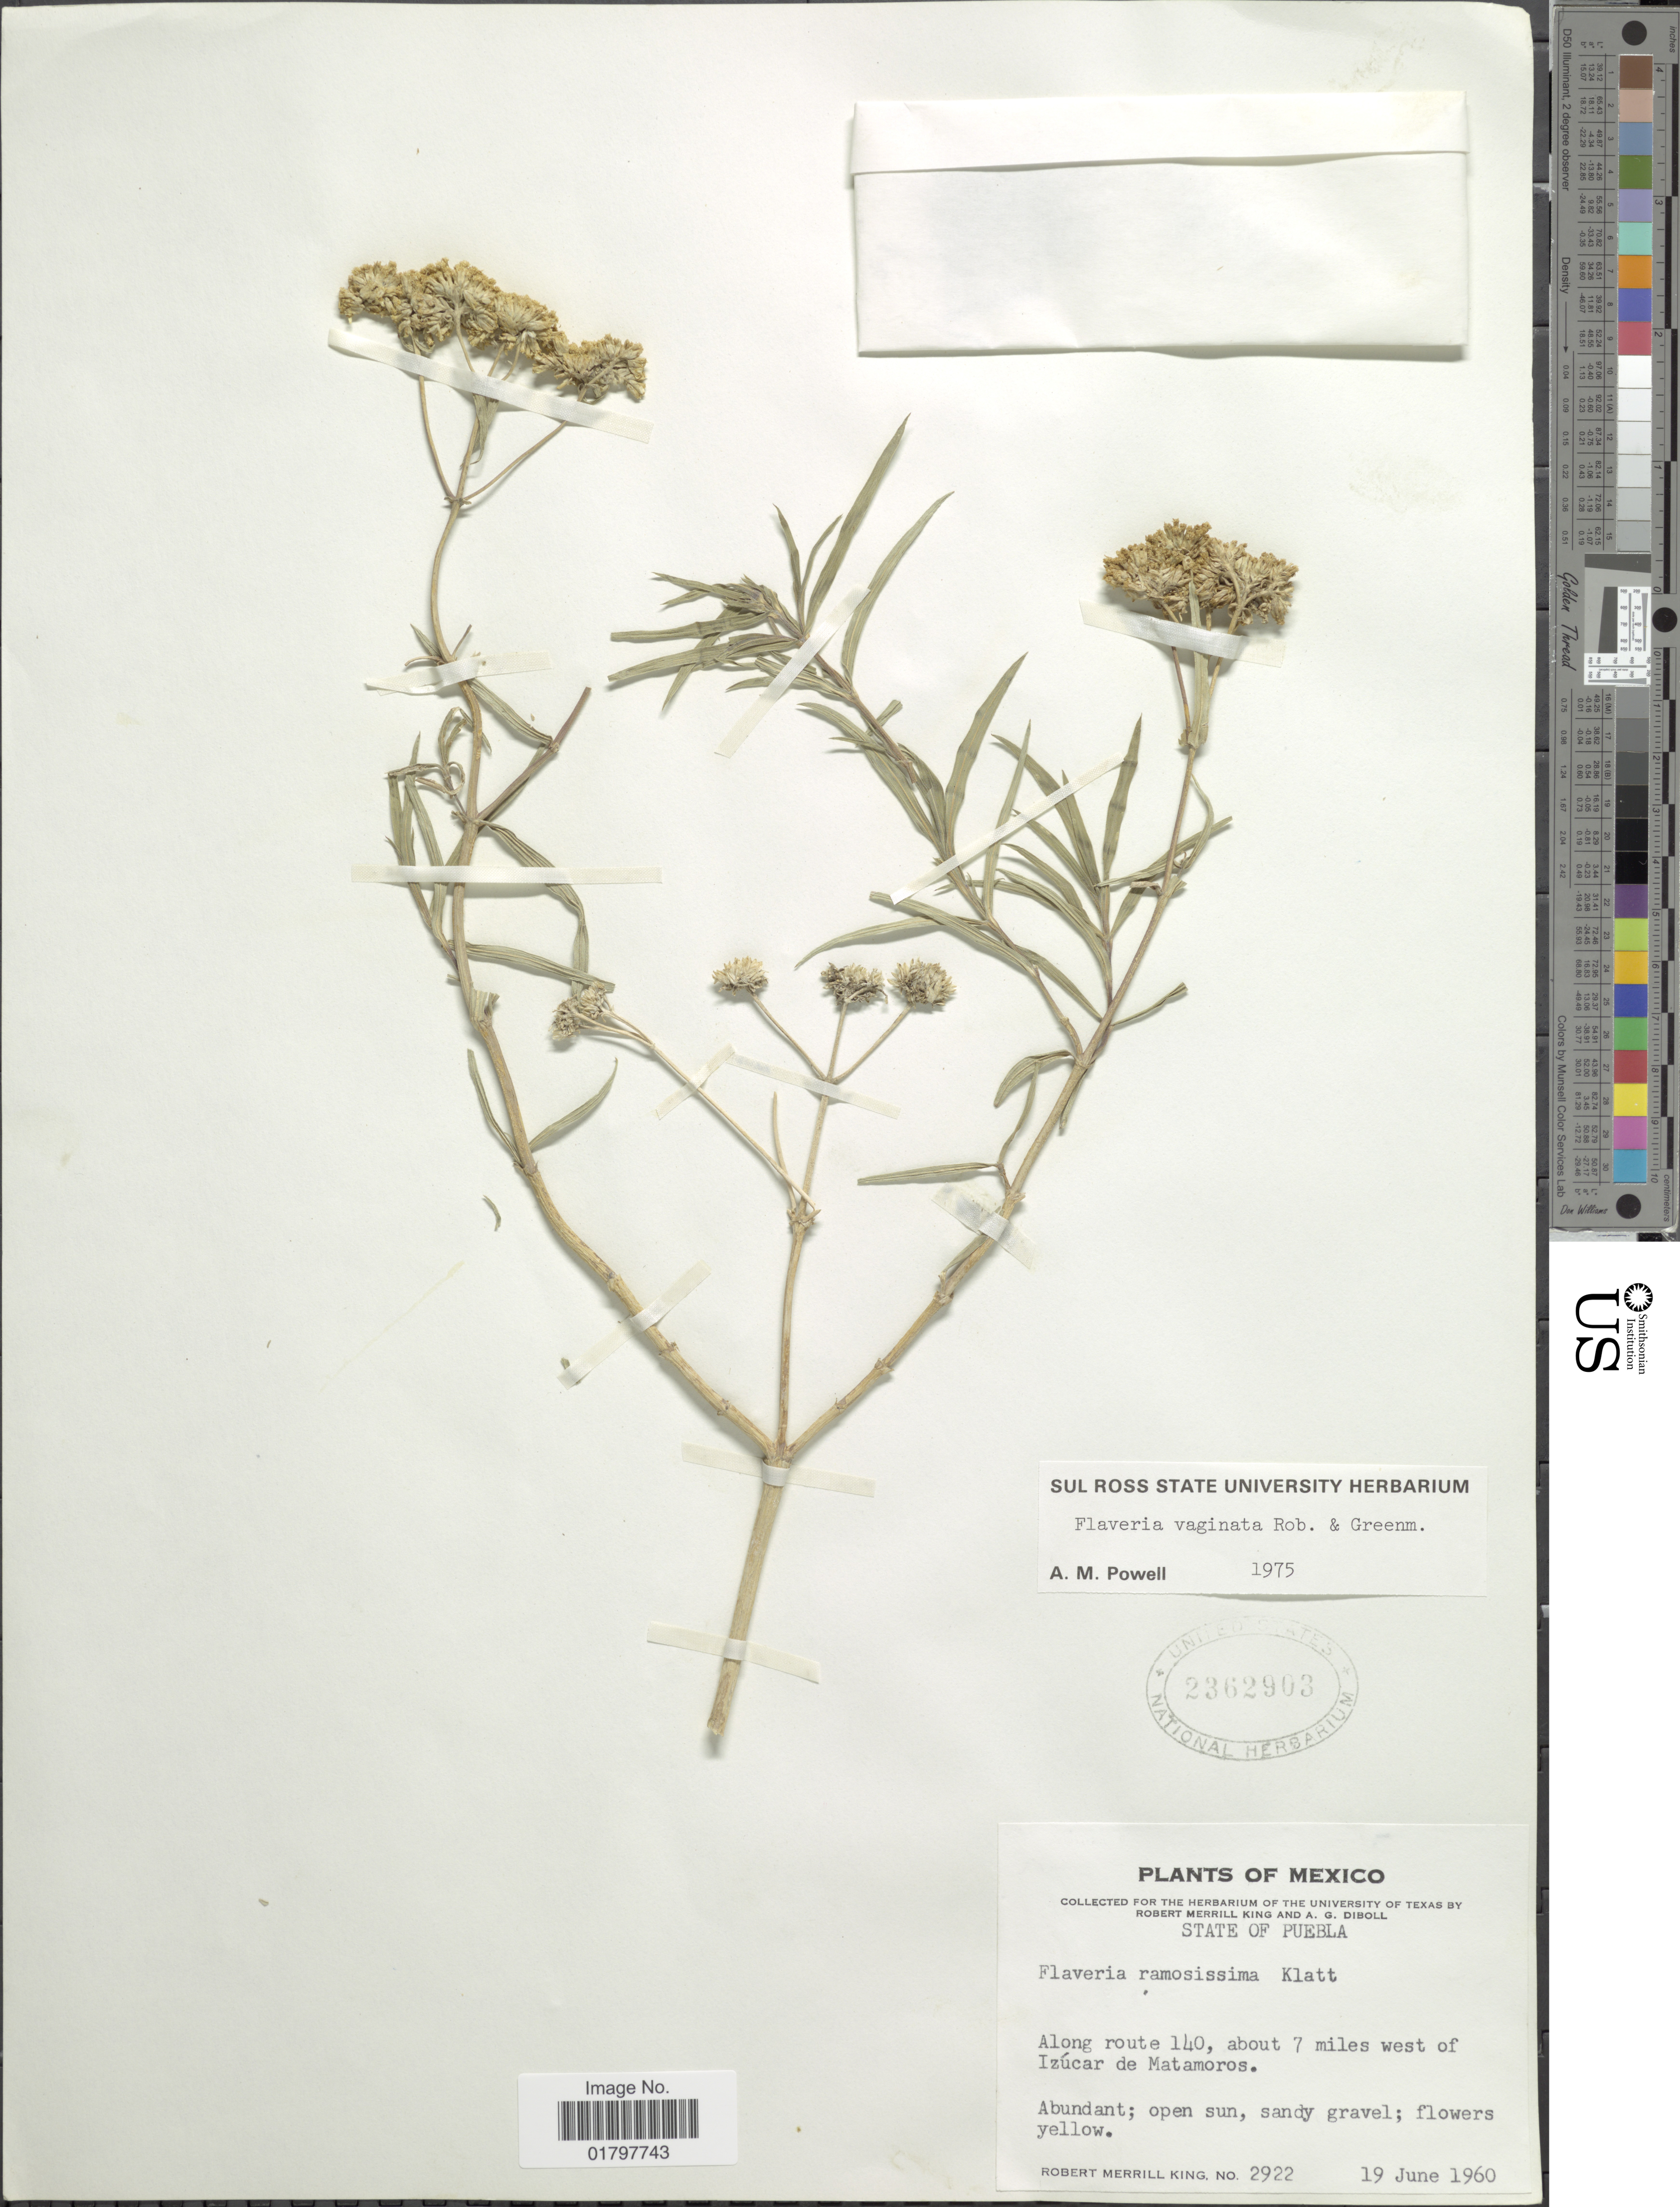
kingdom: Plantae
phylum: Tracheophyta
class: Magnoliopsida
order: Asterales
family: Asteraceae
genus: Flaveria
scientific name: Flaveria vaginata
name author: B.L. Rob. & Greenm.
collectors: R. M. King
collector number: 2922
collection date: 1960-06-19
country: Mexico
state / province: Puebla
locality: State of Puebla. Along route 140, about 7 miles west of Izúcar de Matamoros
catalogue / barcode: US 2362903